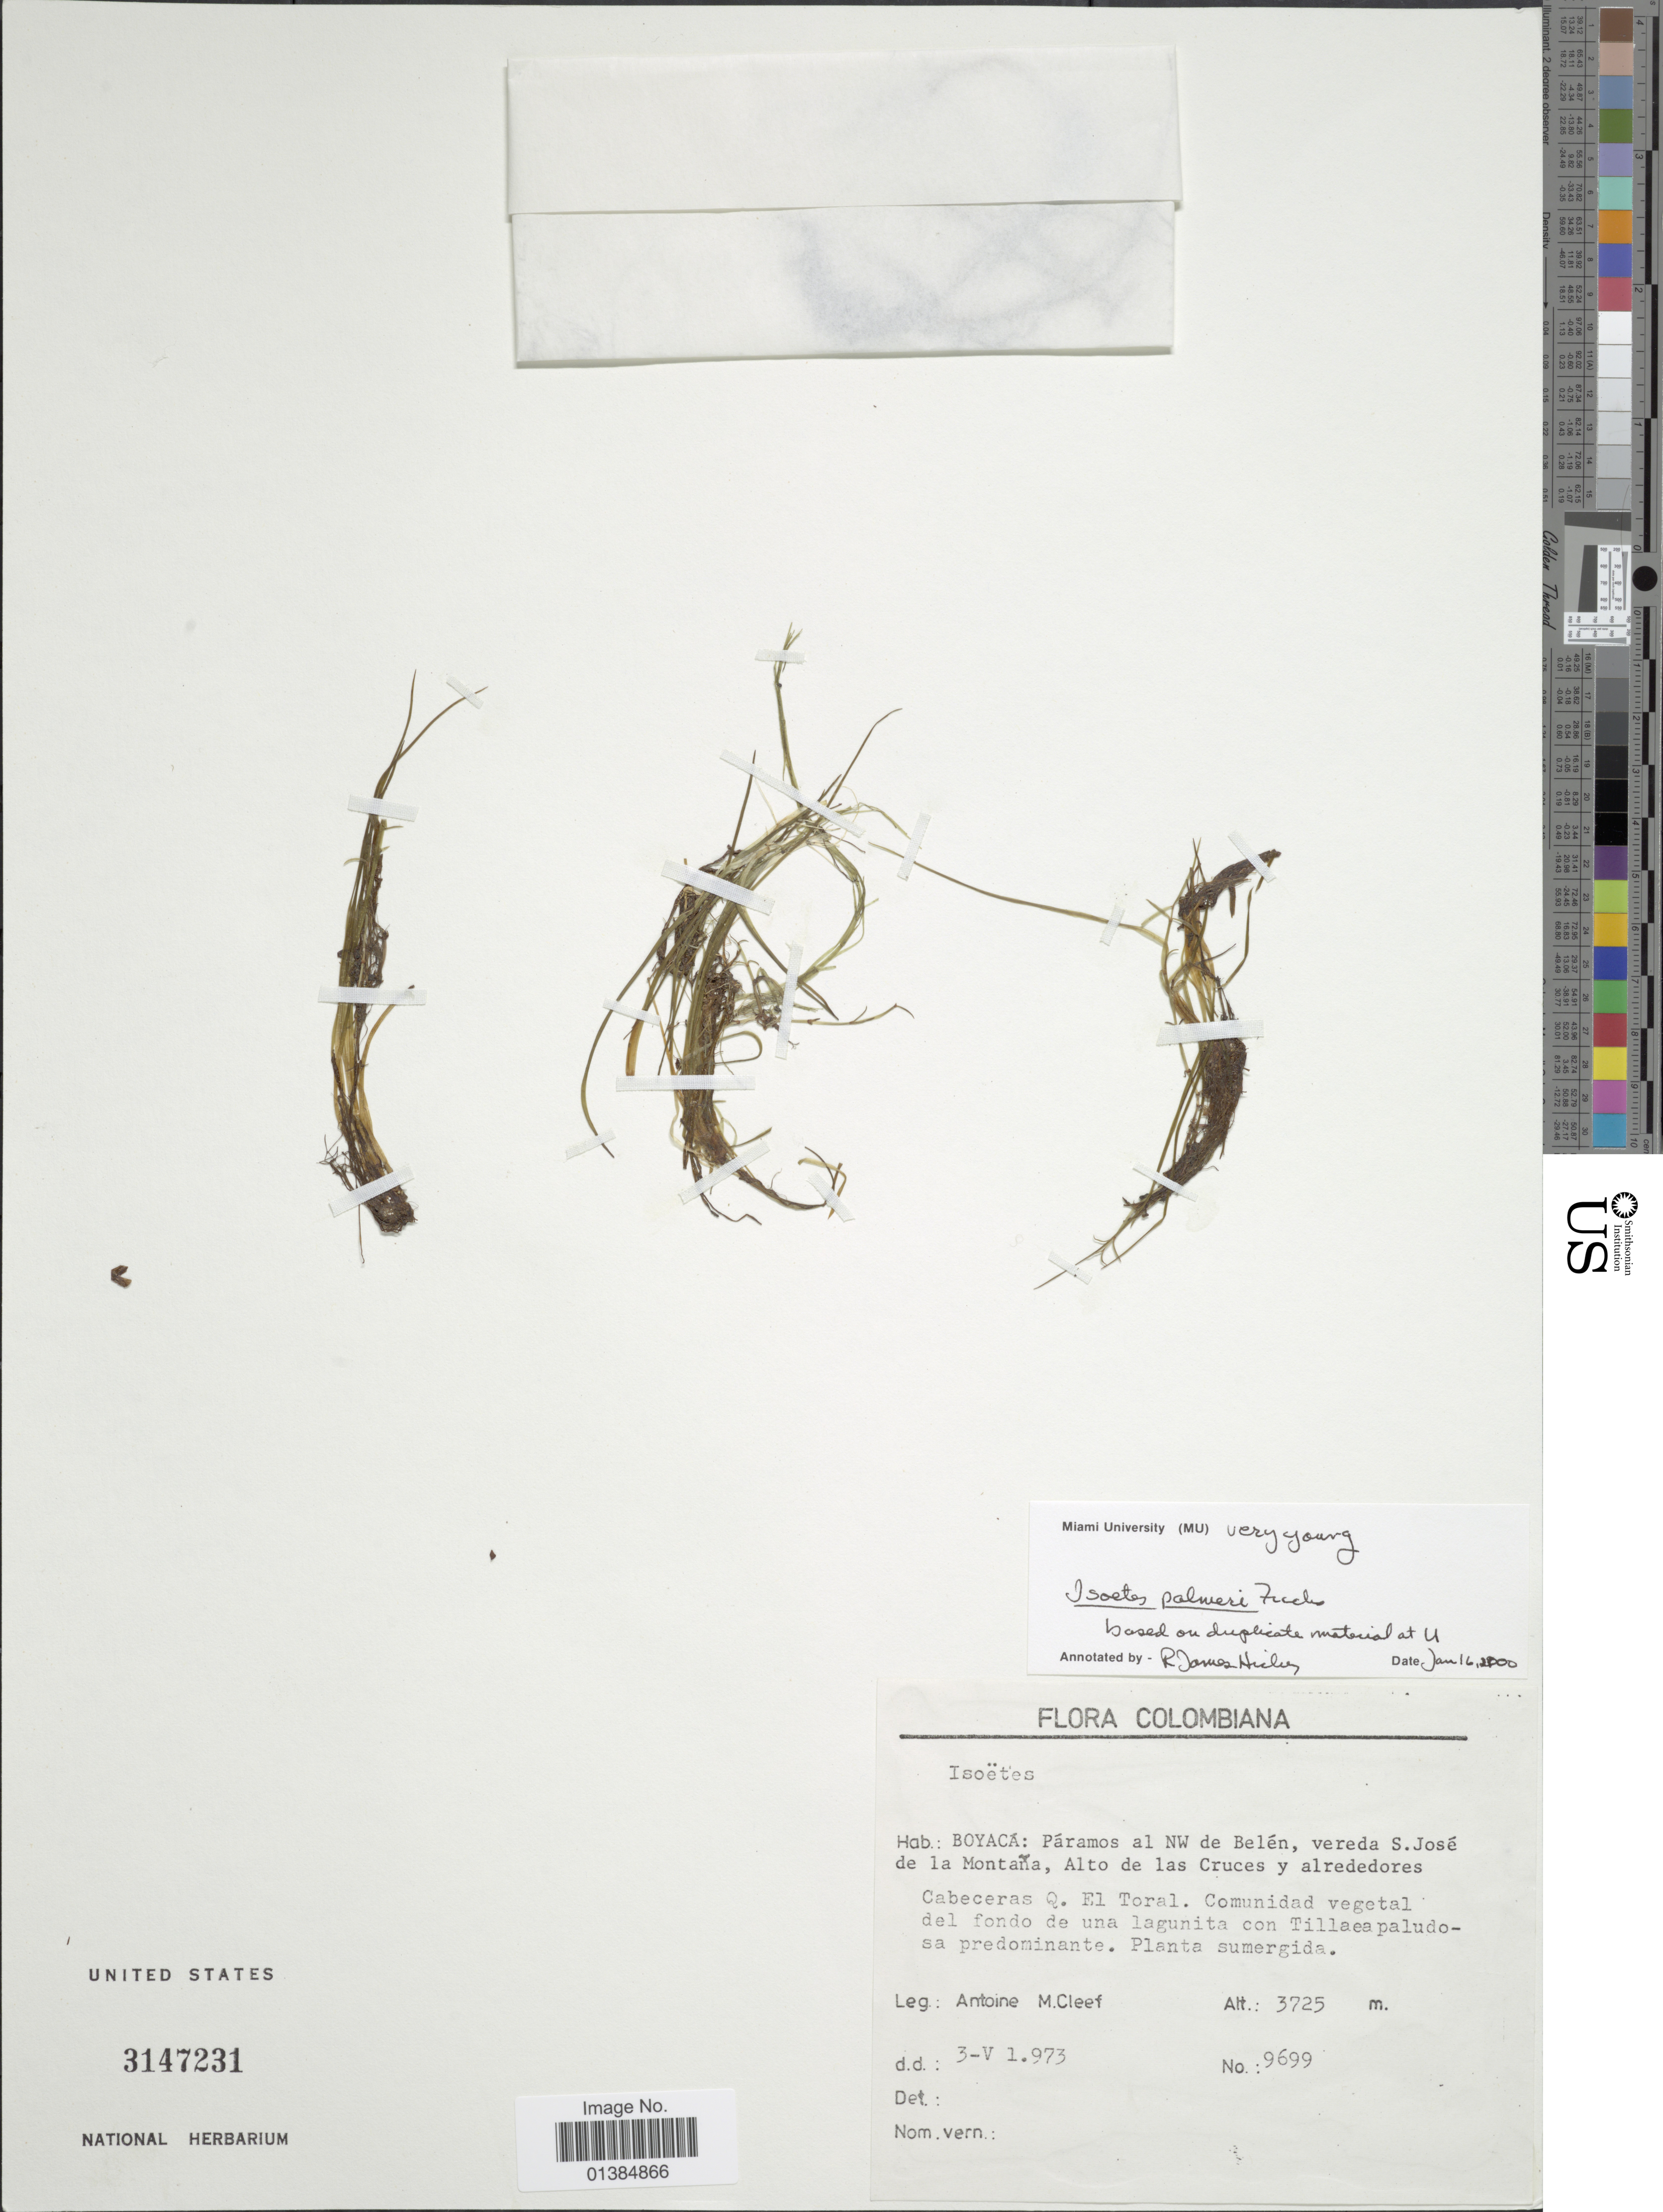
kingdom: Plantae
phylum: Tracheophyta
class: Lycopodiopsida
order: Isoetales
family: Isoetaceae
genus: Isoetes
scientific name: Isoetes palmeri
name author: H.P. Fuchs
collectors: A. M. Cleef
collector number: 9699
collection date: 1973-05-03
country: Colombia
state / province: Boyacá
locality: Páramos al NW de Belén, vereda S. José de la Montaña, Alto de las Cruces y alrededores.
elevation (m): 3725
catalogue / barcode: US 3147231